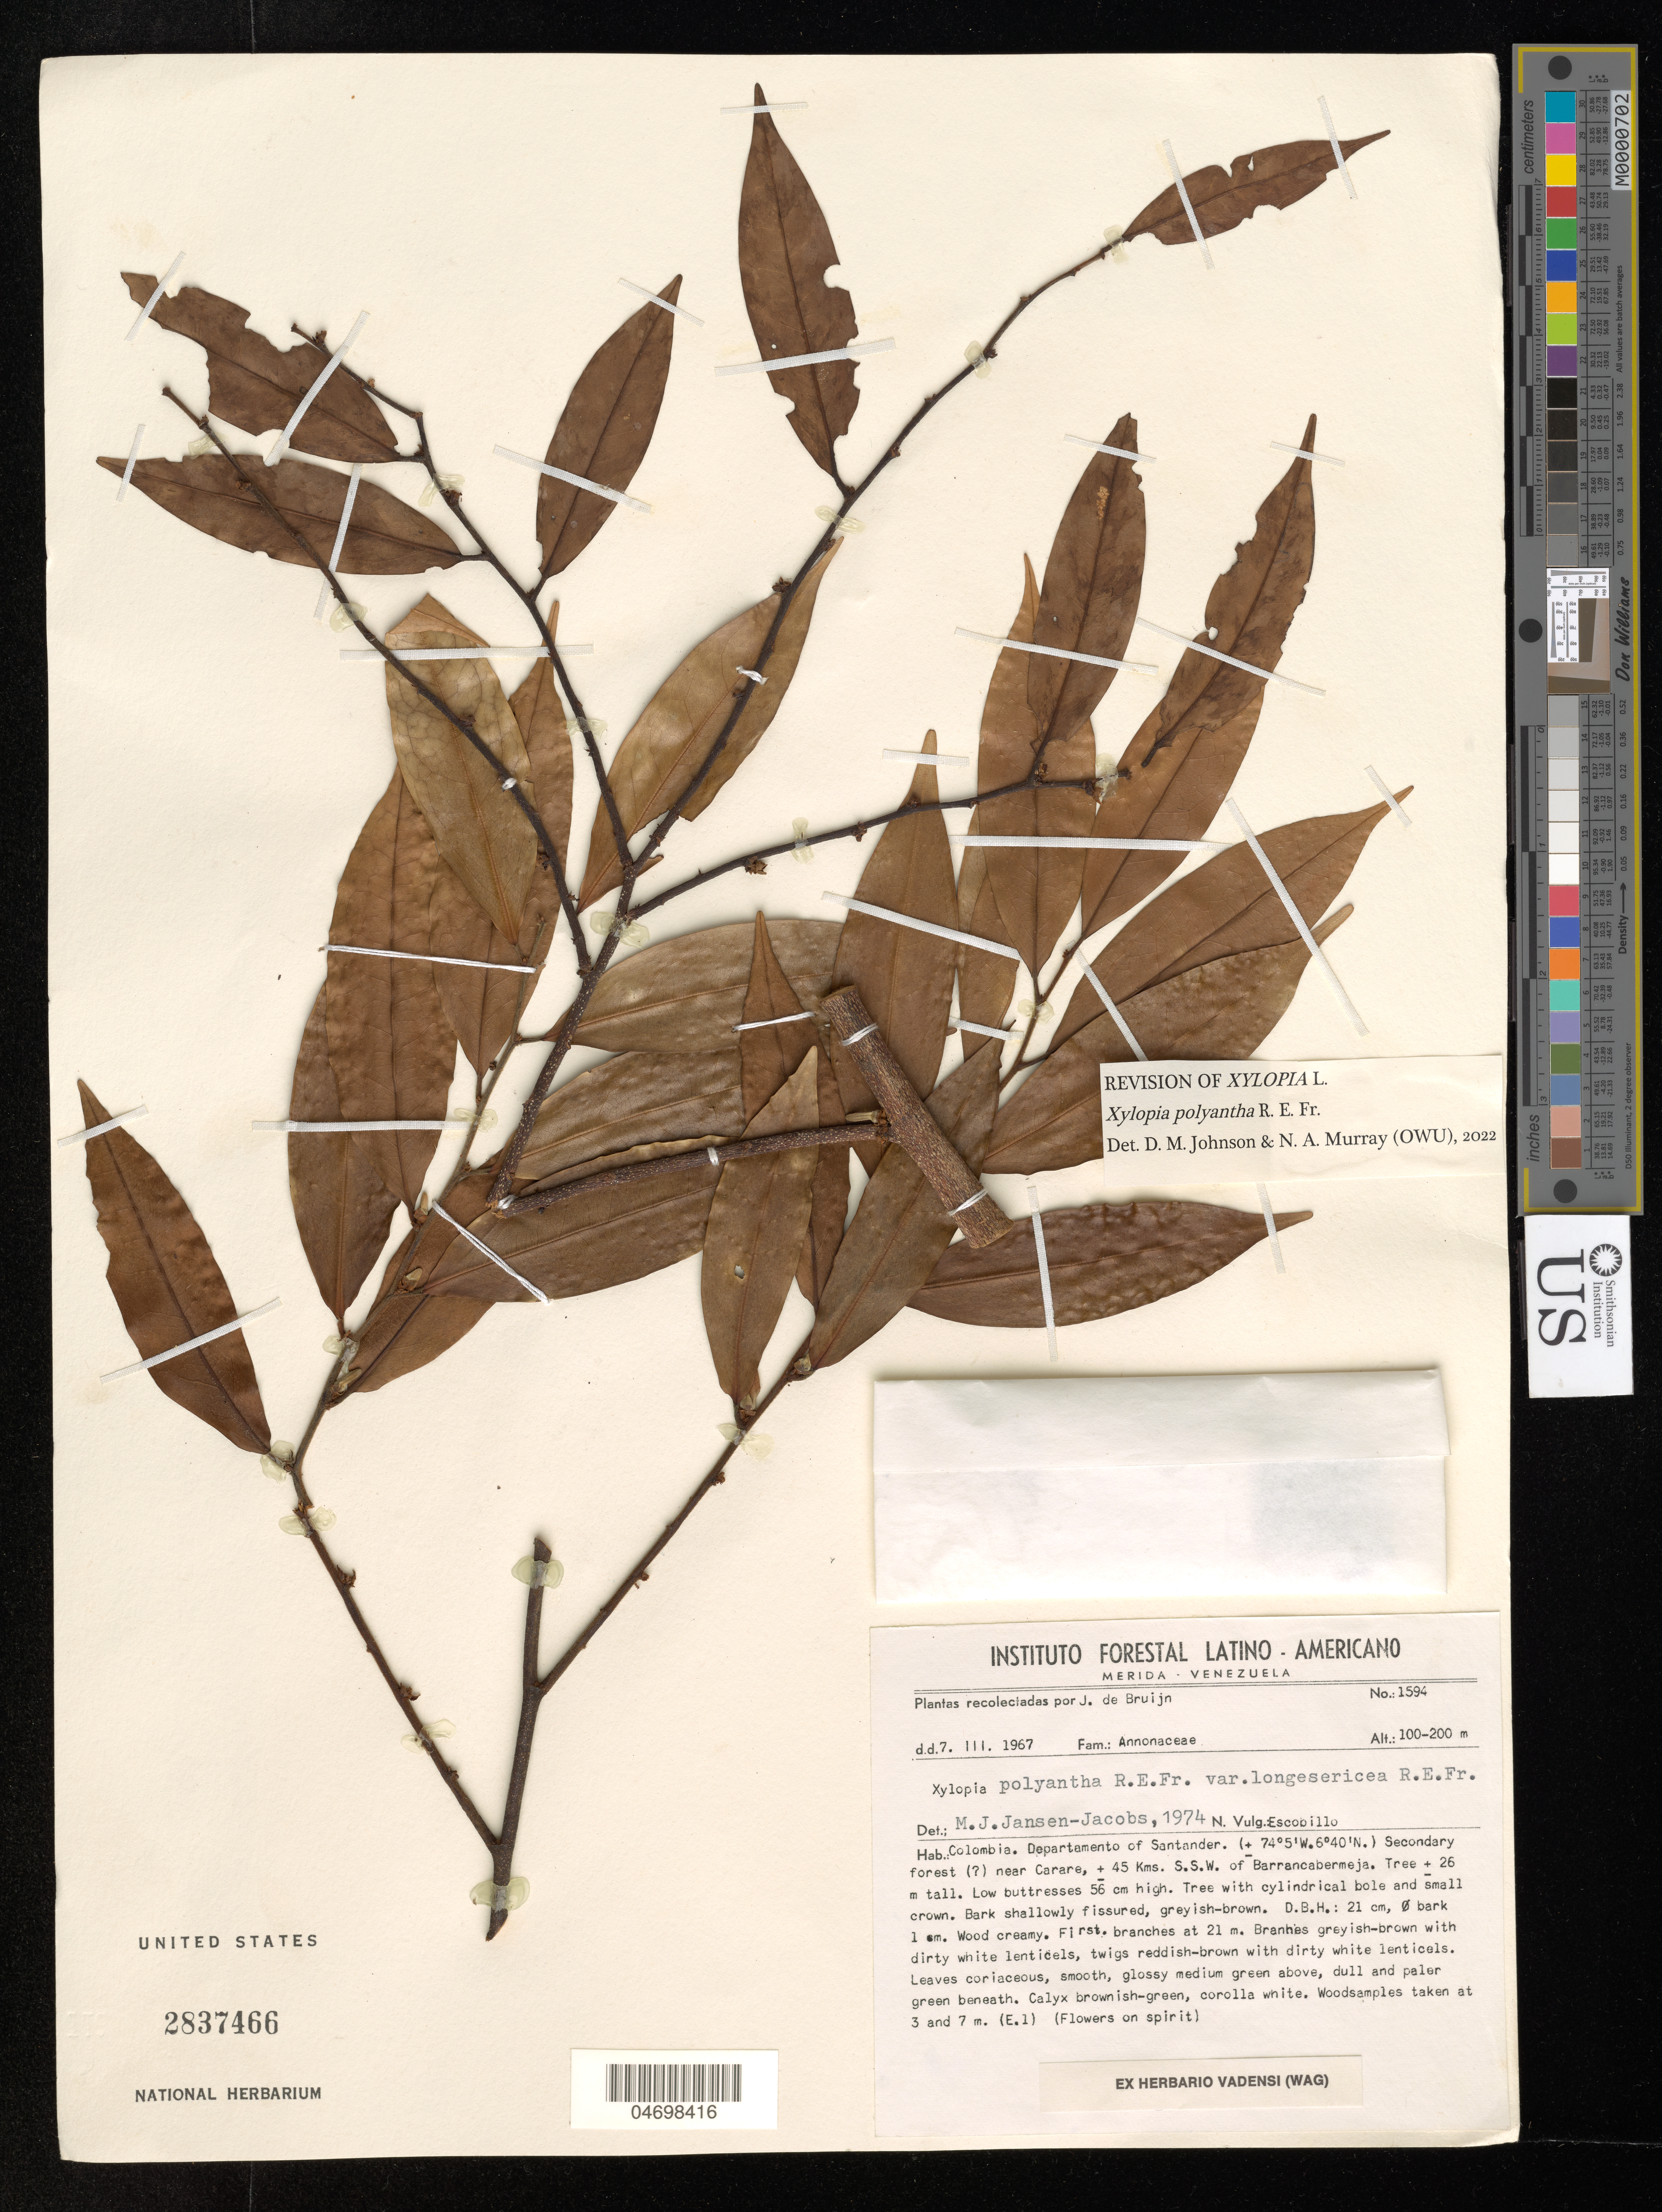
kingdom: Plantae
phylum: Tracheophyta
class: Magnoliopsida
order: Magnoliales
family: Annonaceae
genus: Xylopia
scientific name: Xylopia polyantha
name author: R.E. Fr.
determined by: Johnson, D. M.; Murray, N. A.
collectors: J. Bruijn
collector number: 1594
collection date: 1967-03-07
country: Colombia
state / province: Santander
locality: Near Carare approx. 45 km SSW of Barrancabermeja.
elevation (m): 100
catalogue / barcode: US 2837466